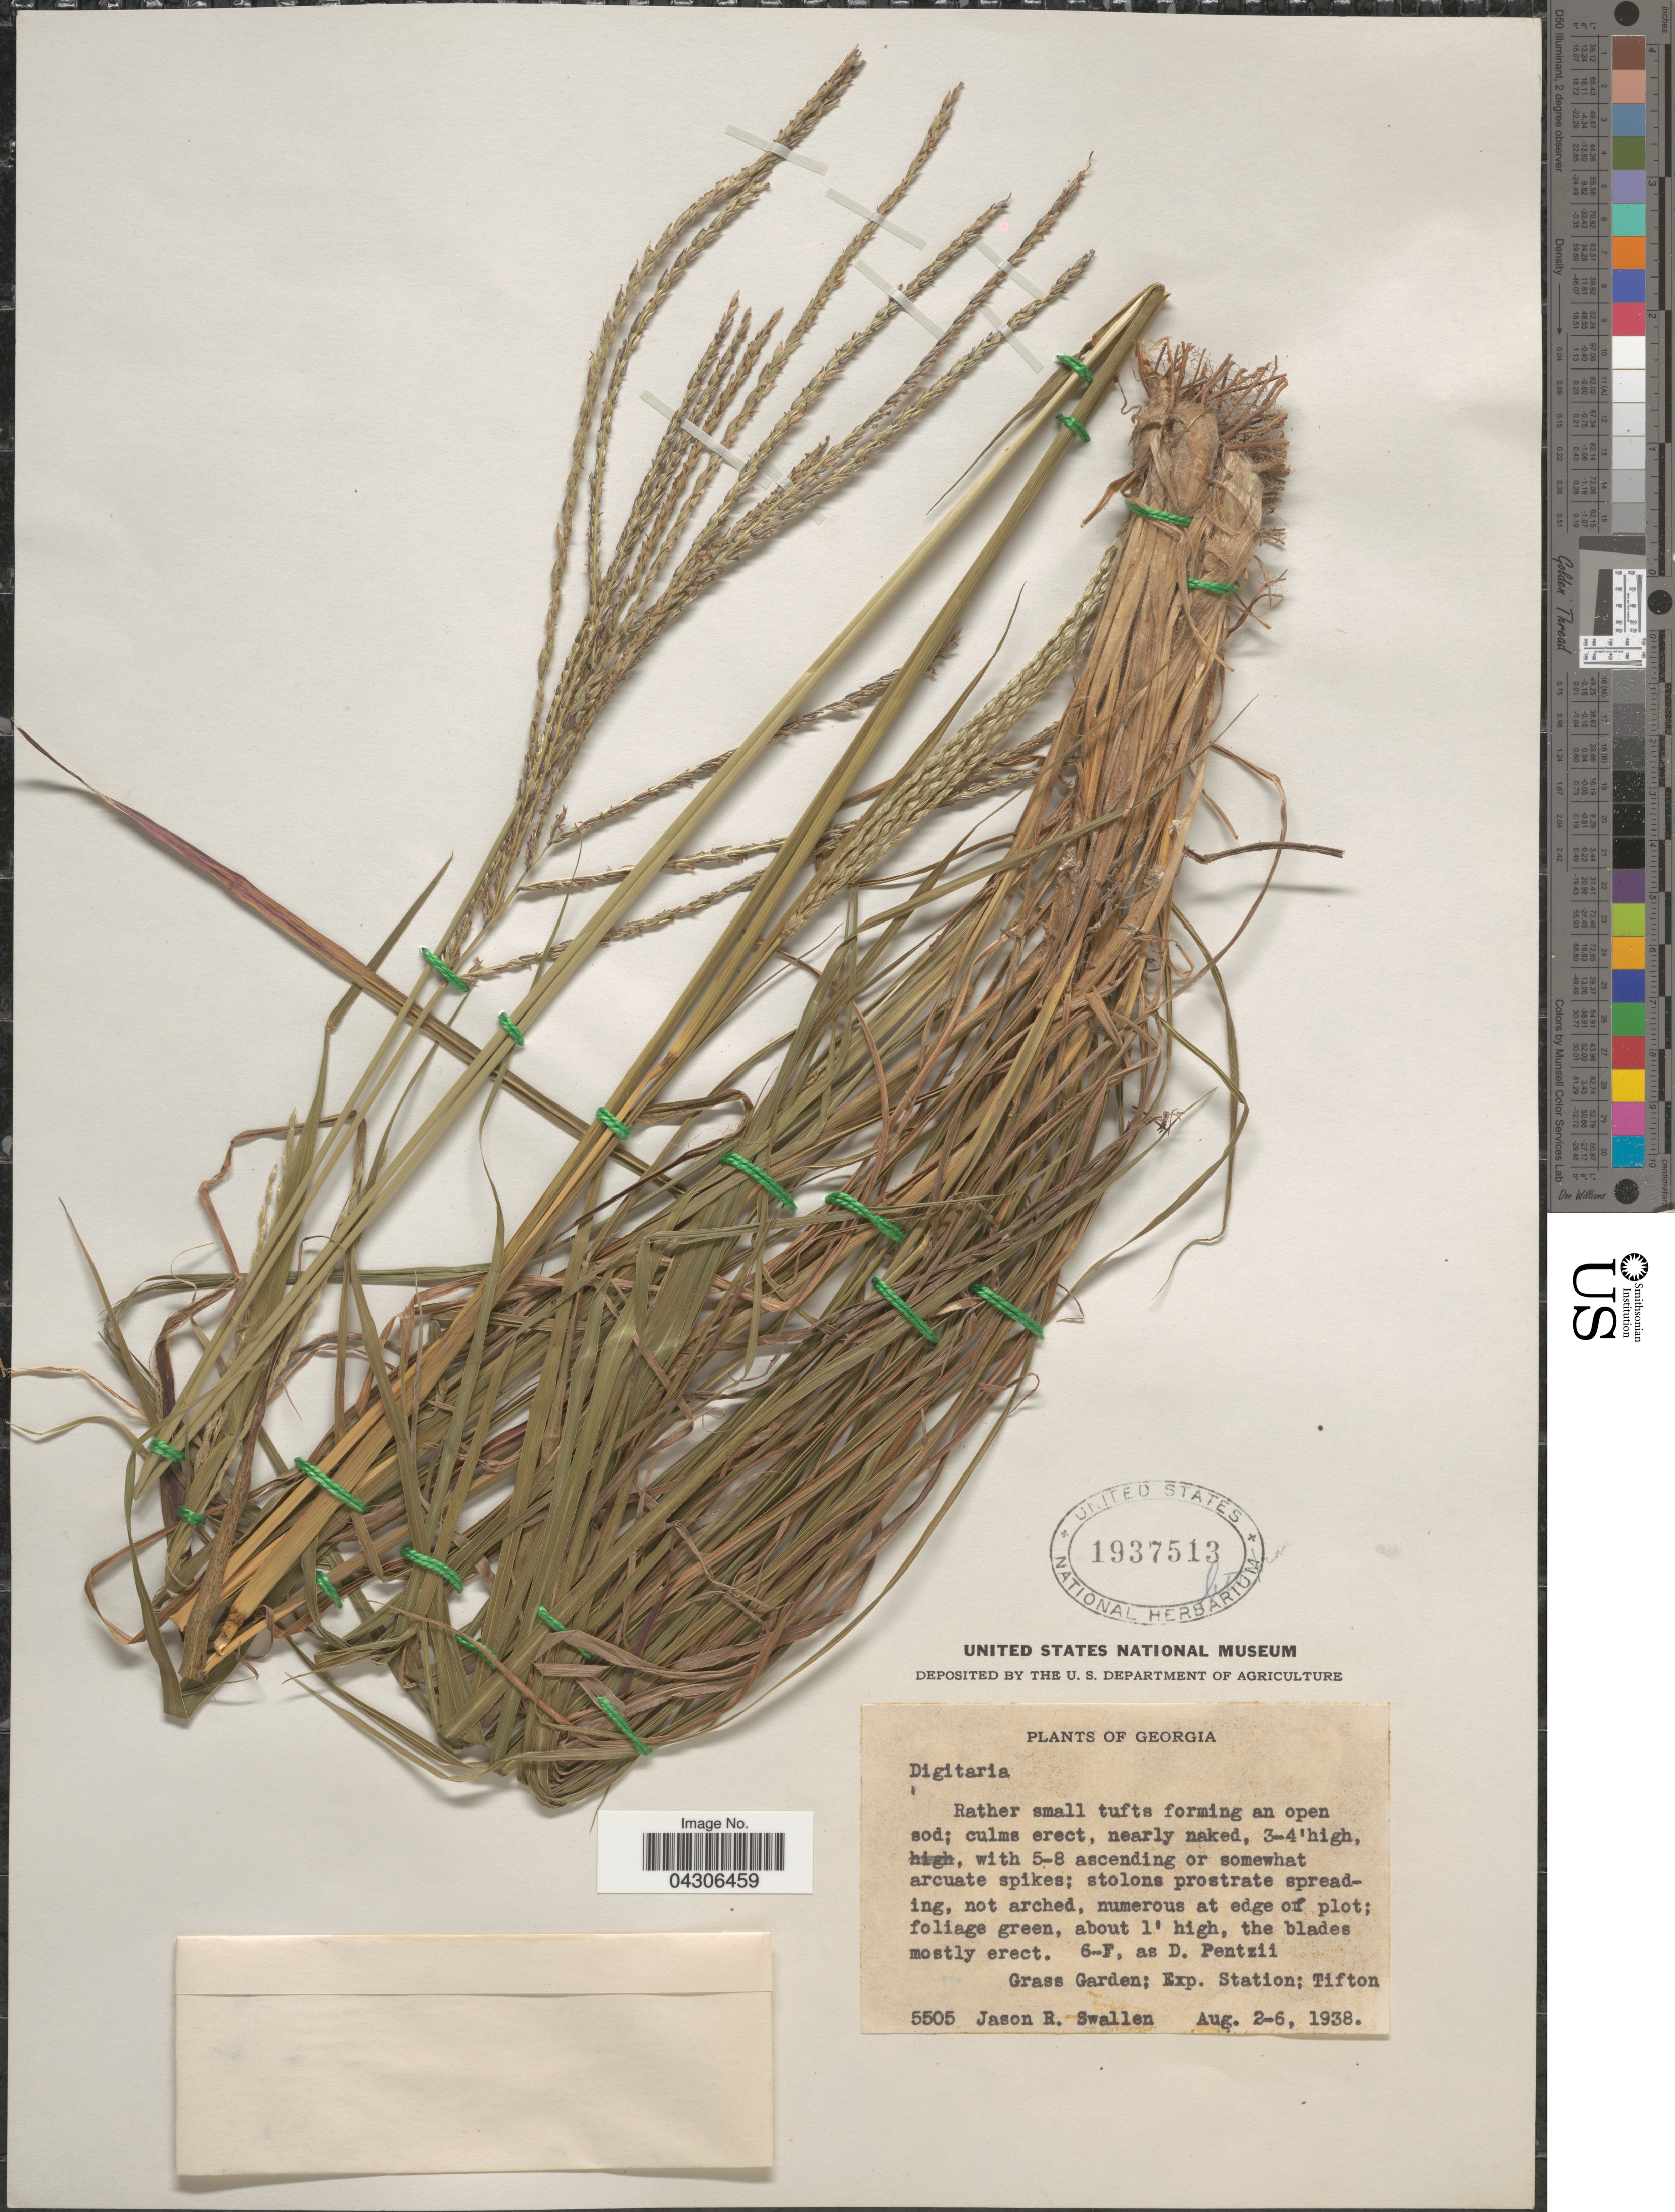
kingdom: Plantae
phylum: Tracheophyta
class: Liliopsida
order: Poales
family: Poaceae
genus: Digitaria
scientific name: Digitaria sp.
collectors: J. R. Swallen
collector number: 5505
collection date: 1938-08-02/1938-08-06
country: United States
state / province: Georgia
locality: Grass Garden; Exp. Station; Tifton.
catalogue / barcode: US 1937513